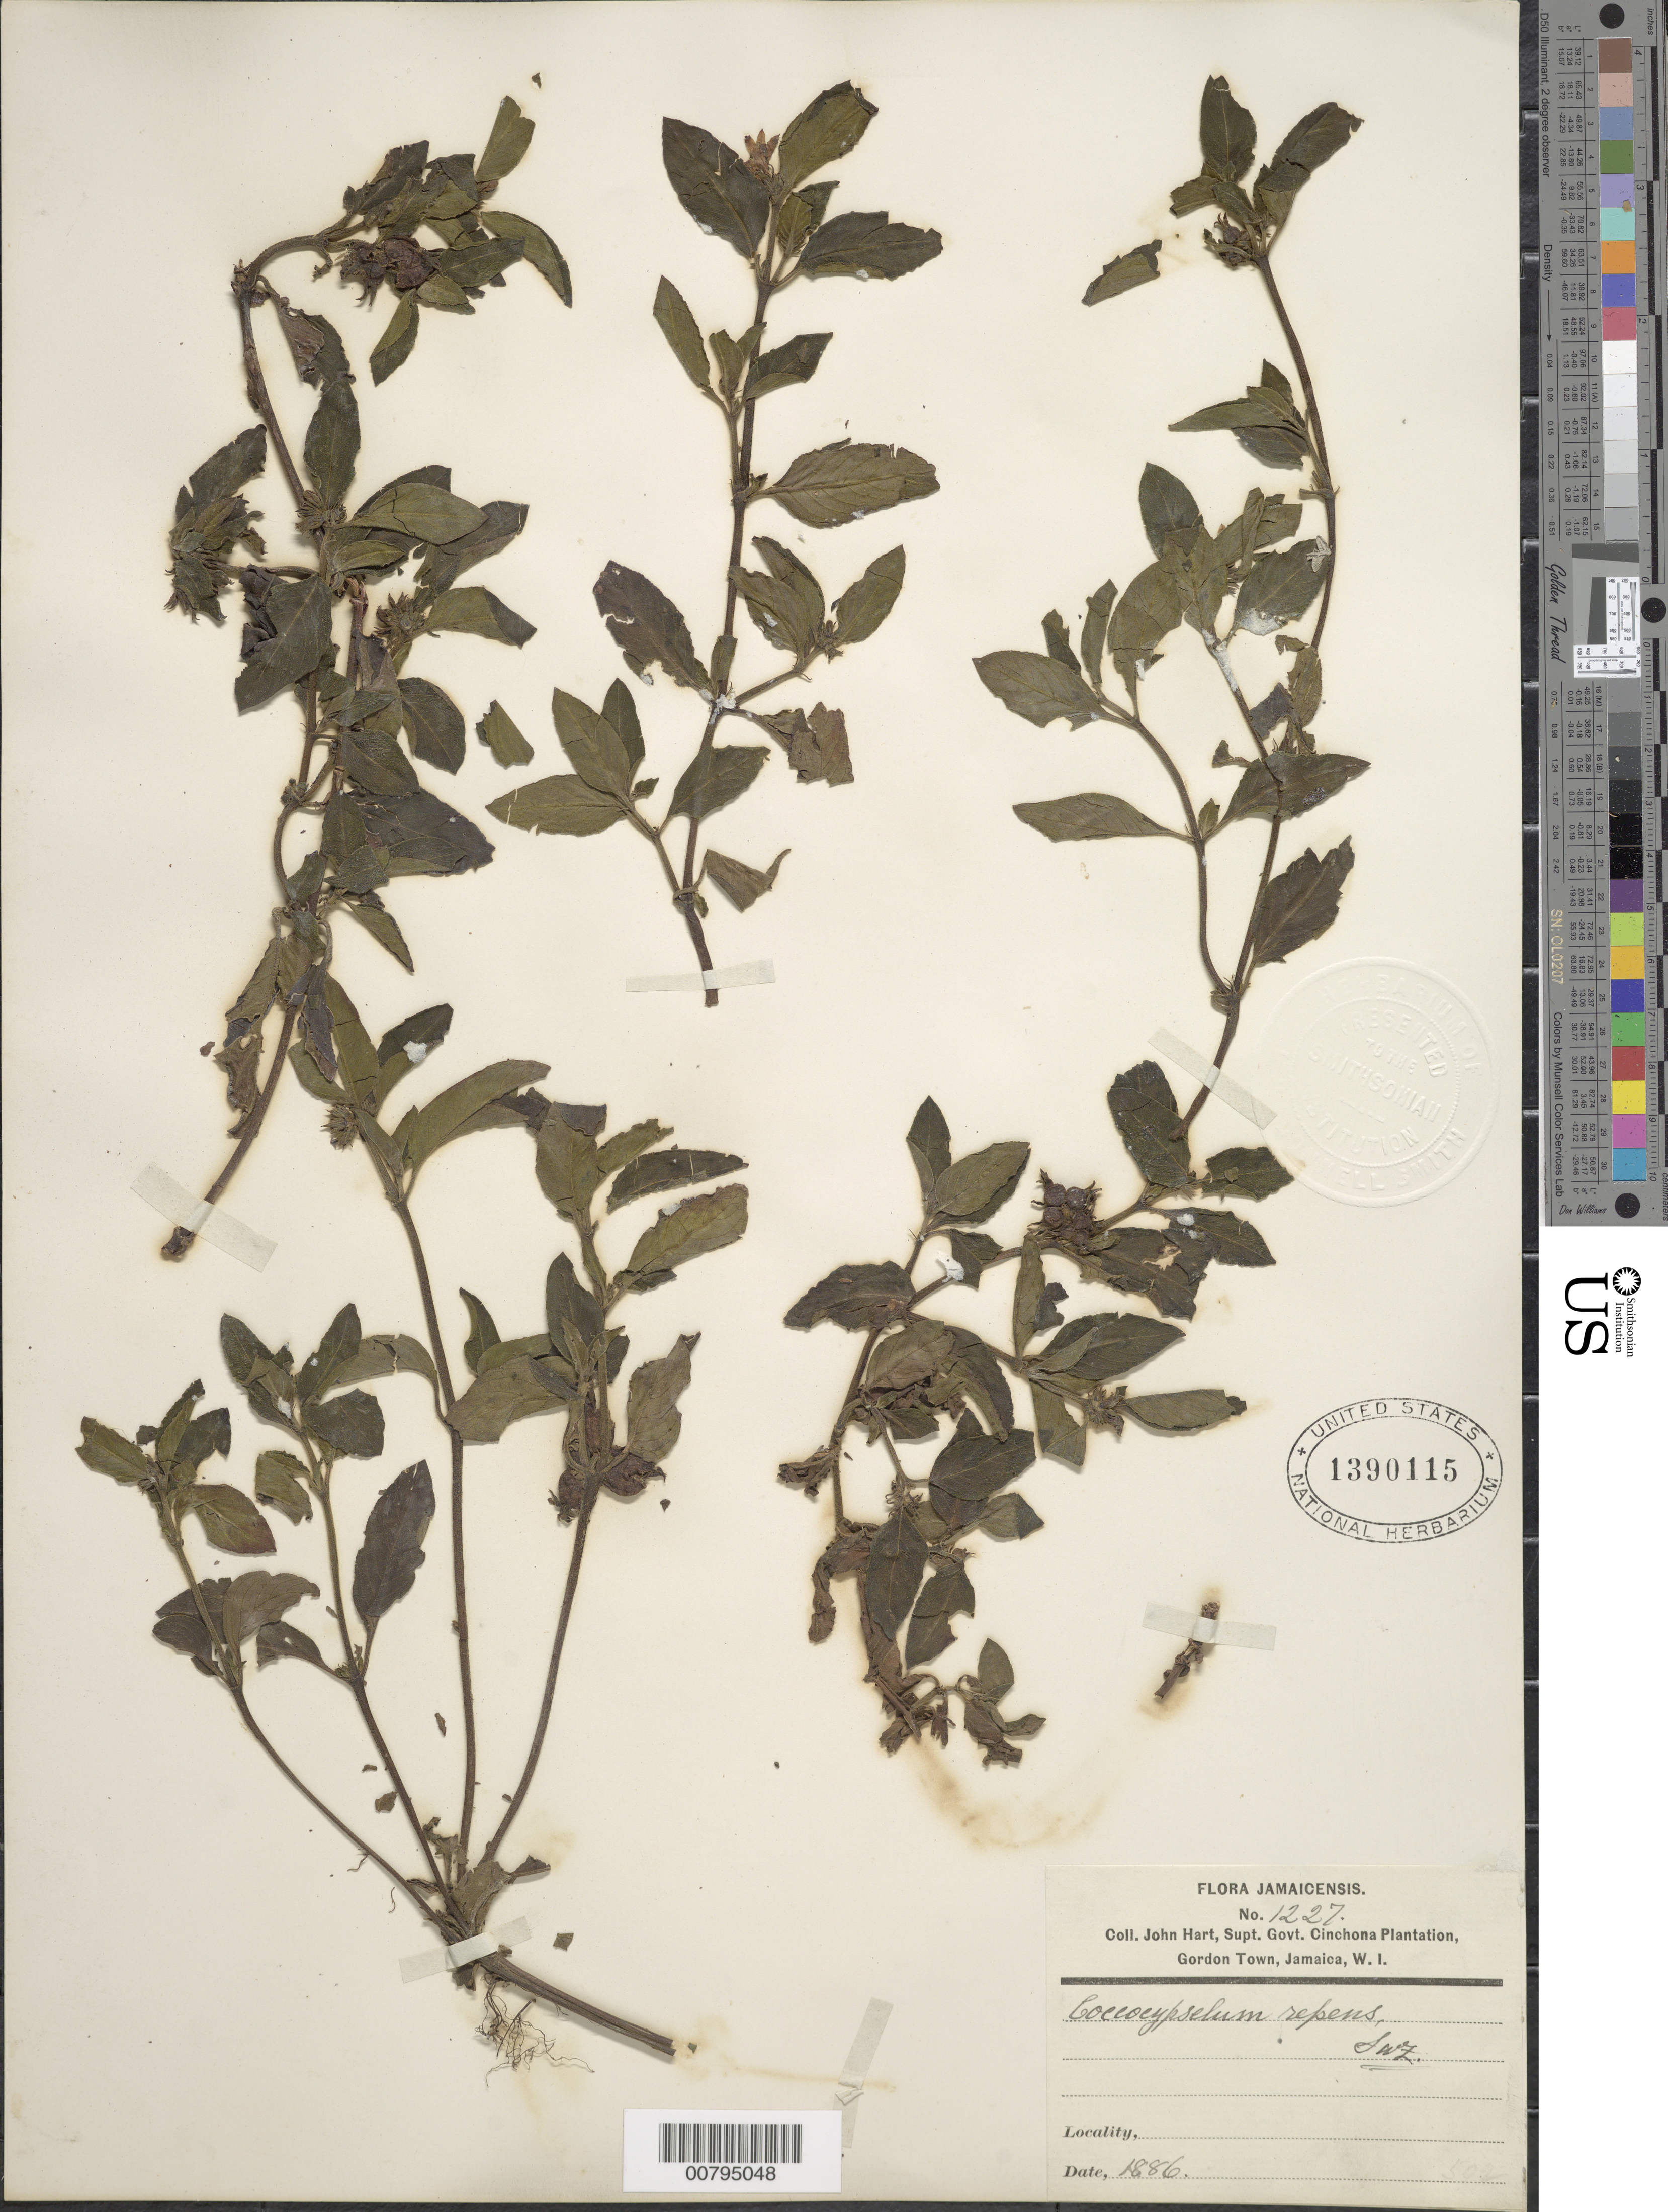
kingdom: Plantae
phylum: Tracheophyta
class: Magnoliopsida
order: Gentianales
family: Rubiaceae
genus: Coccocypselum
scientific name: Coccocypselum repens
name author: Sw.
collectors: J. Hart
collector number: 1227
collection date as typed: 1886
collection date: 1886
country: Jamaica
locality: Gordon Town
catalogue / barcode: US 1390115